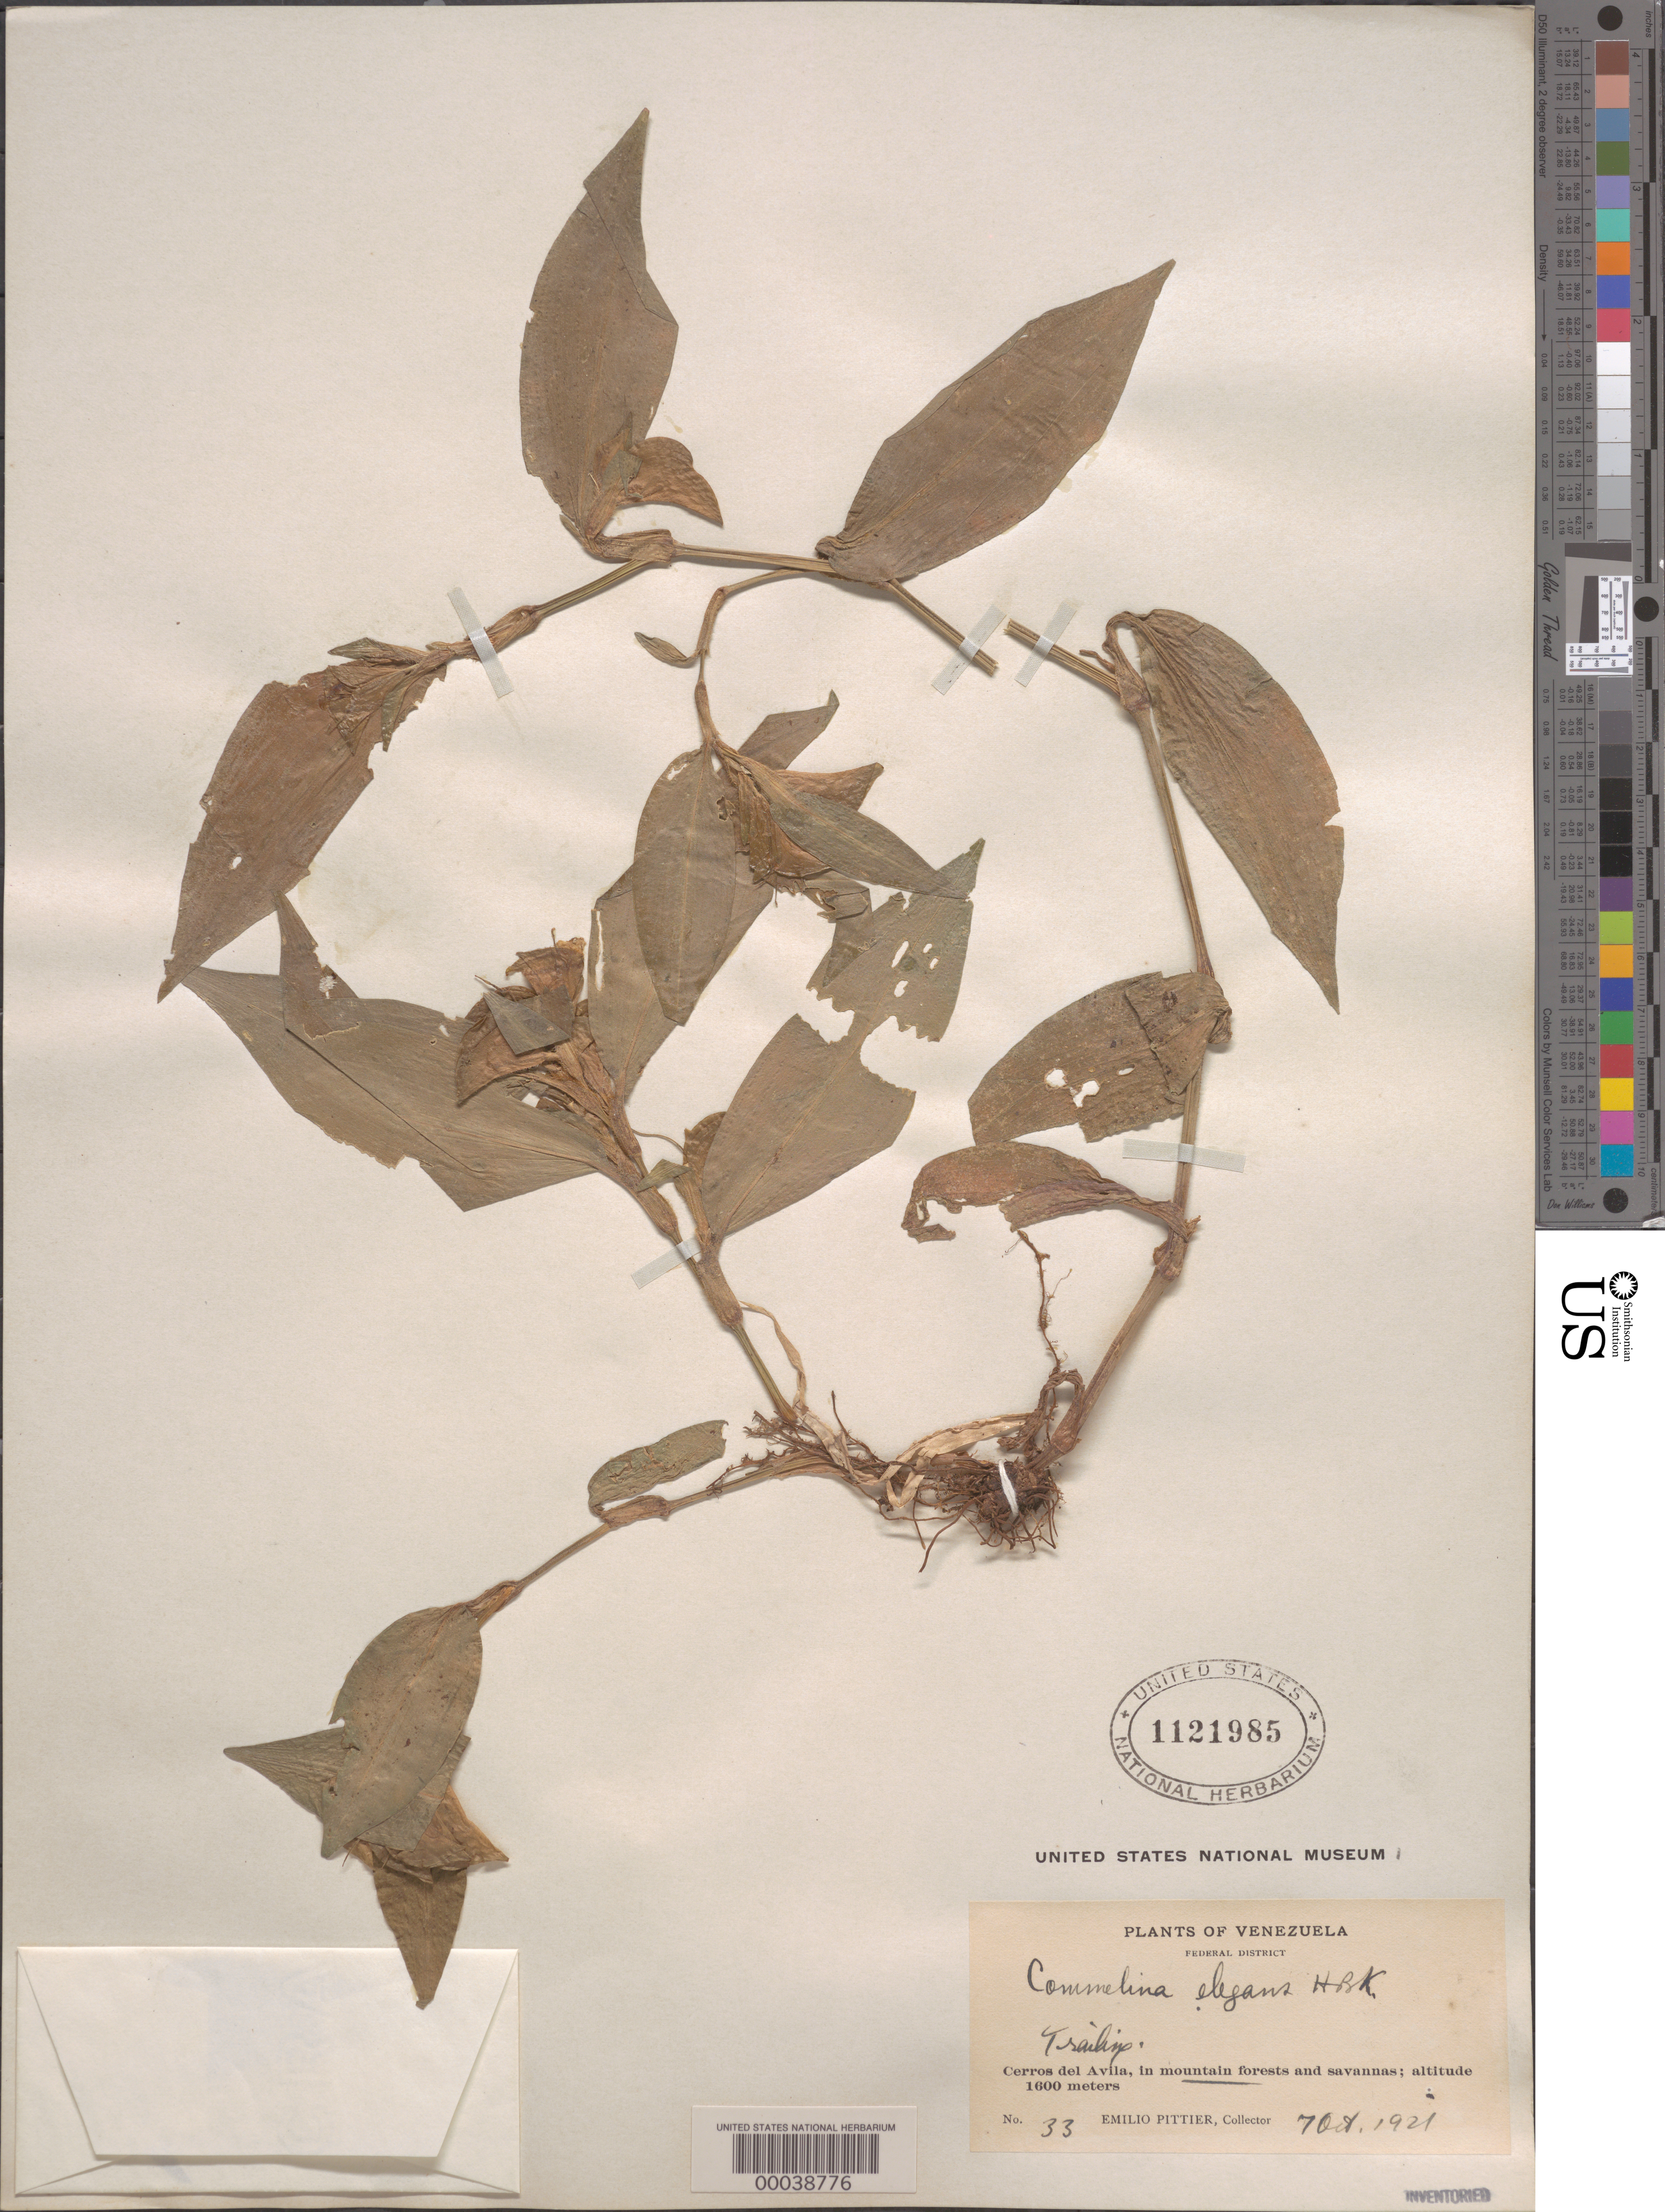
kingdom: Plantae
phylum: Tracheophyta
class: Liliopsida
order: Commelinales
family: Commelinaceae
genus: Commelina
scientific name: Commelina obliqua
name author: Vahl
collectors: E. Pittier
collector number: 33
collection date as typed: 07 Oct 1921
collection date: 1921-10-07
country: Venezuela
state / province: Distrito Federal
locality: Cerros del avila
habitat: Mountain forests and savannas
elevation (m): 1600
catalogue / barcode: US 1121985